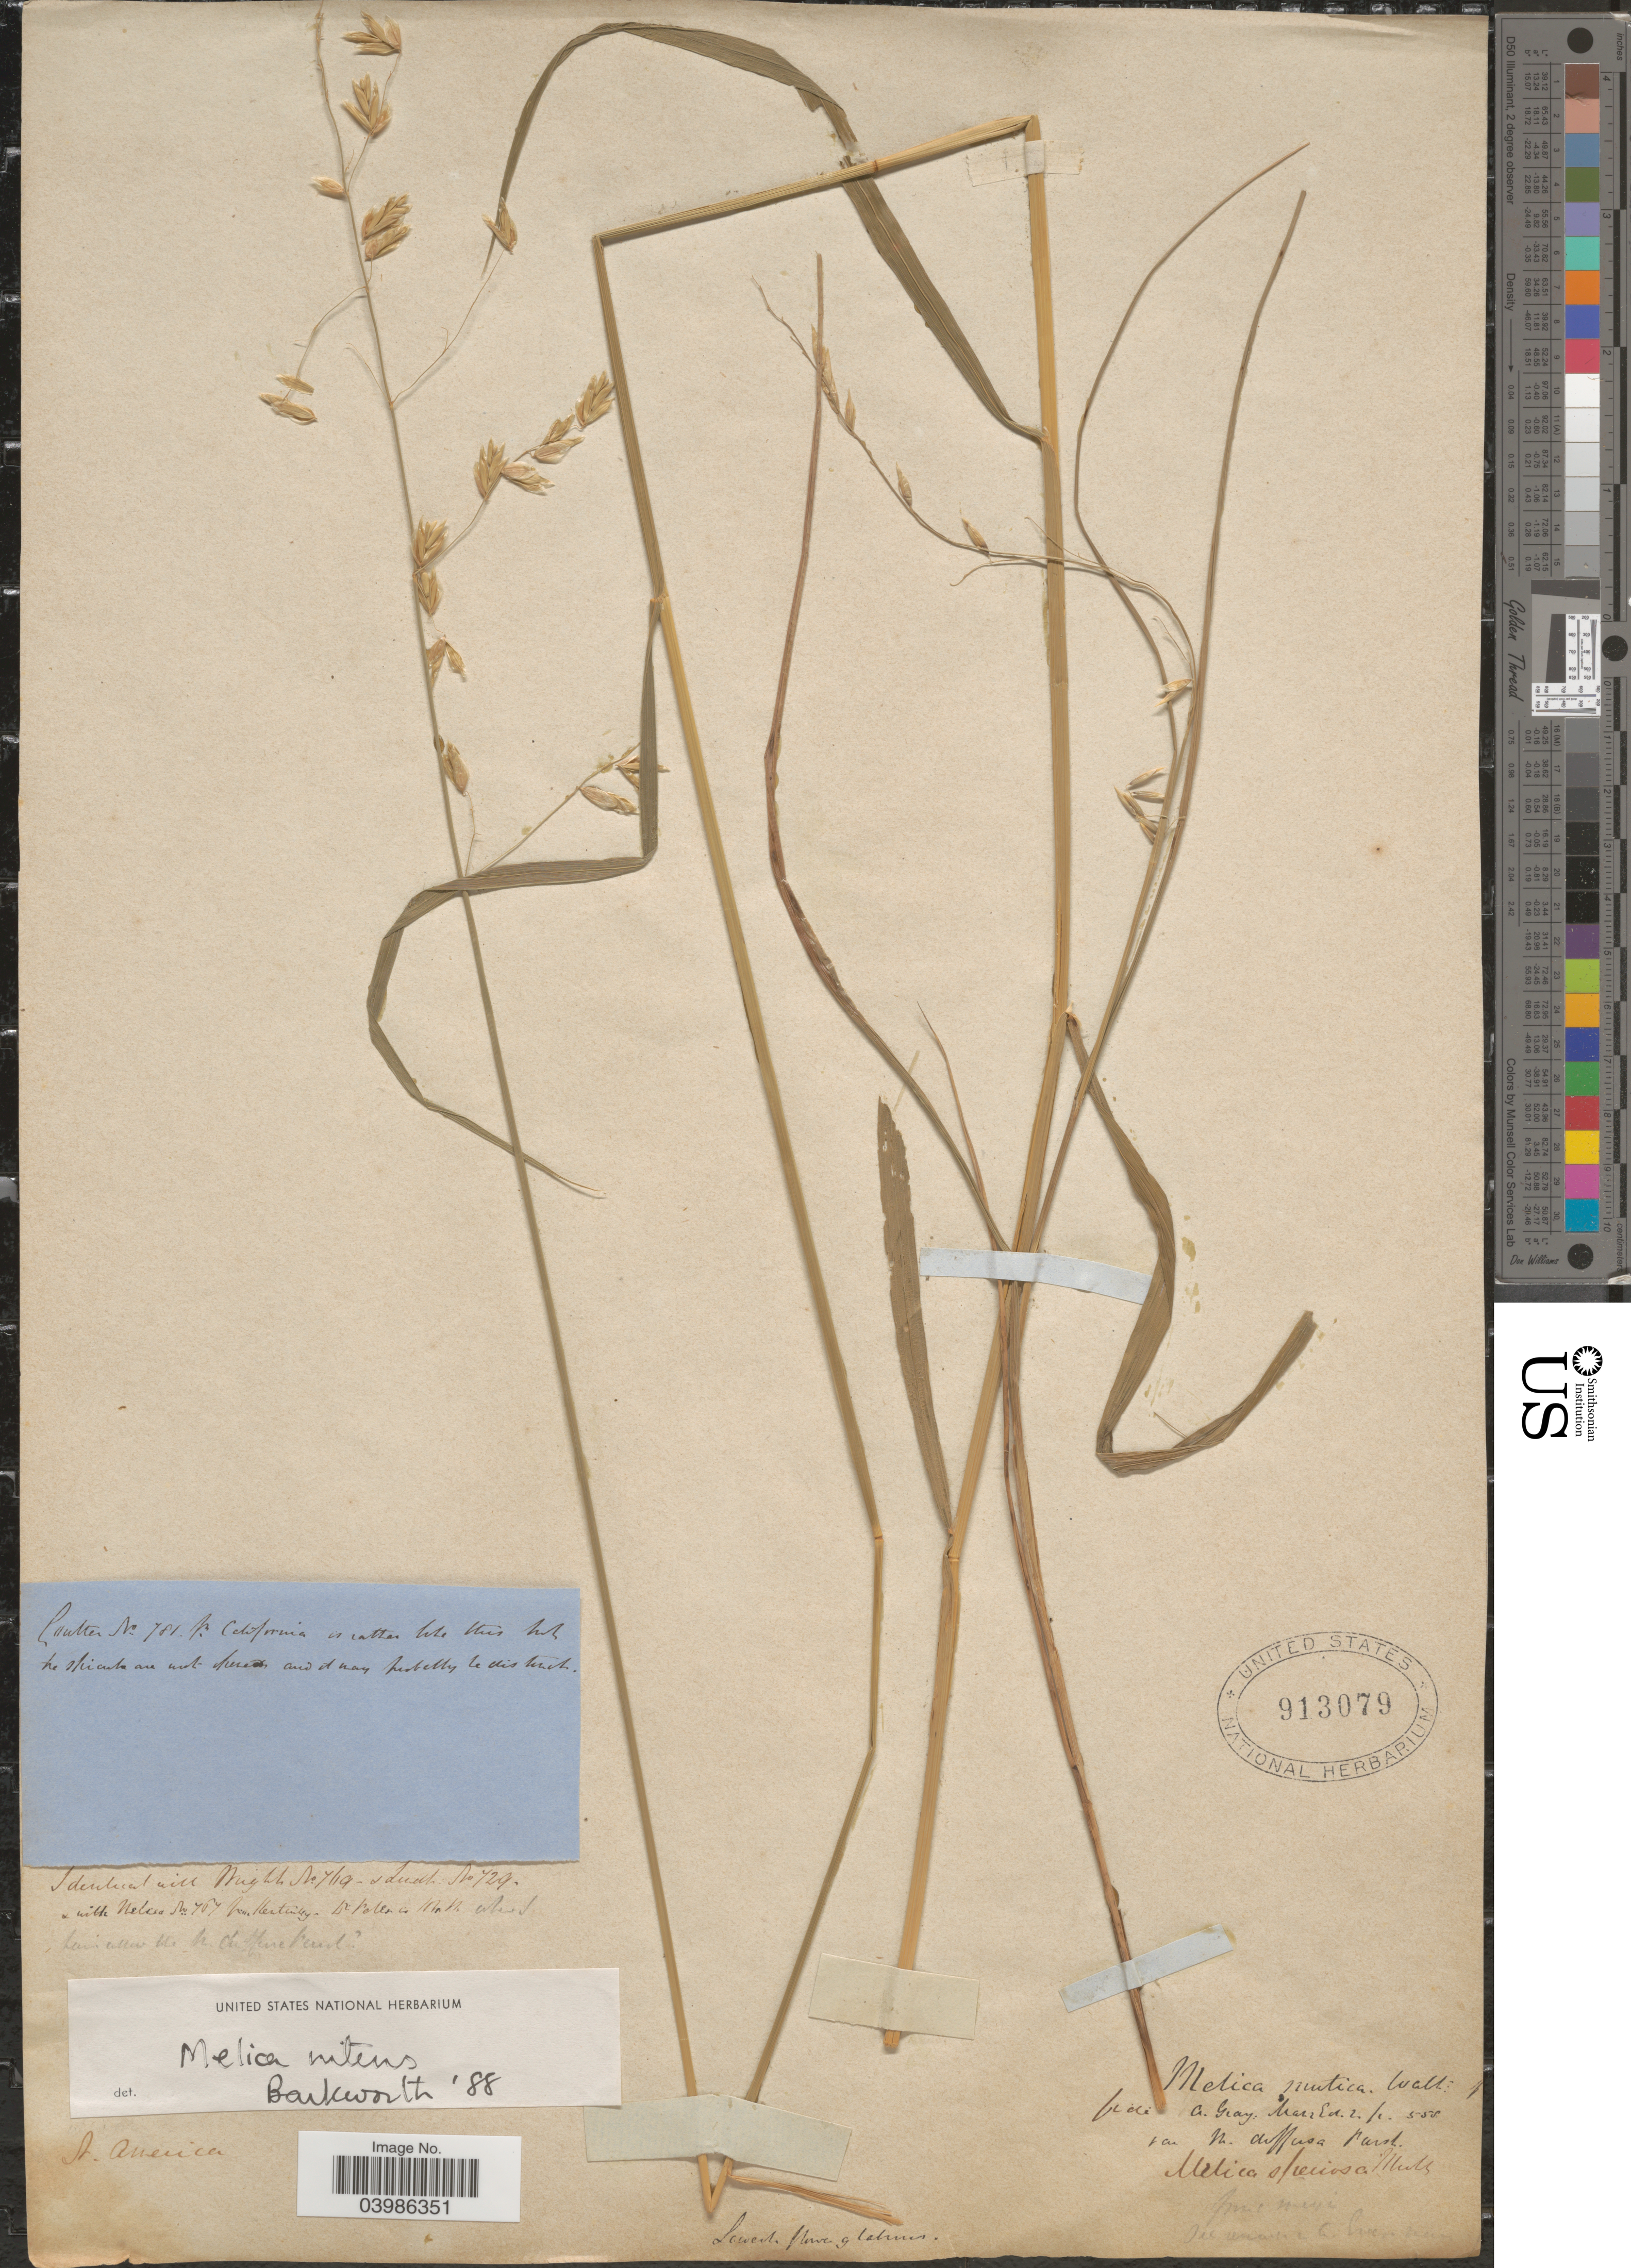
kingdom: Plantae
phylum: Tracheophyta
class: Liliopsida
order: Poales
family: Poaceae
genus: Melica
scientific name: Melica nitens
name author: (Scribn.) Nutt. ex Piper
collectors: Coulter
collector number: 781*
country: United States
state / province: California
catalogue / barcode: US 913079